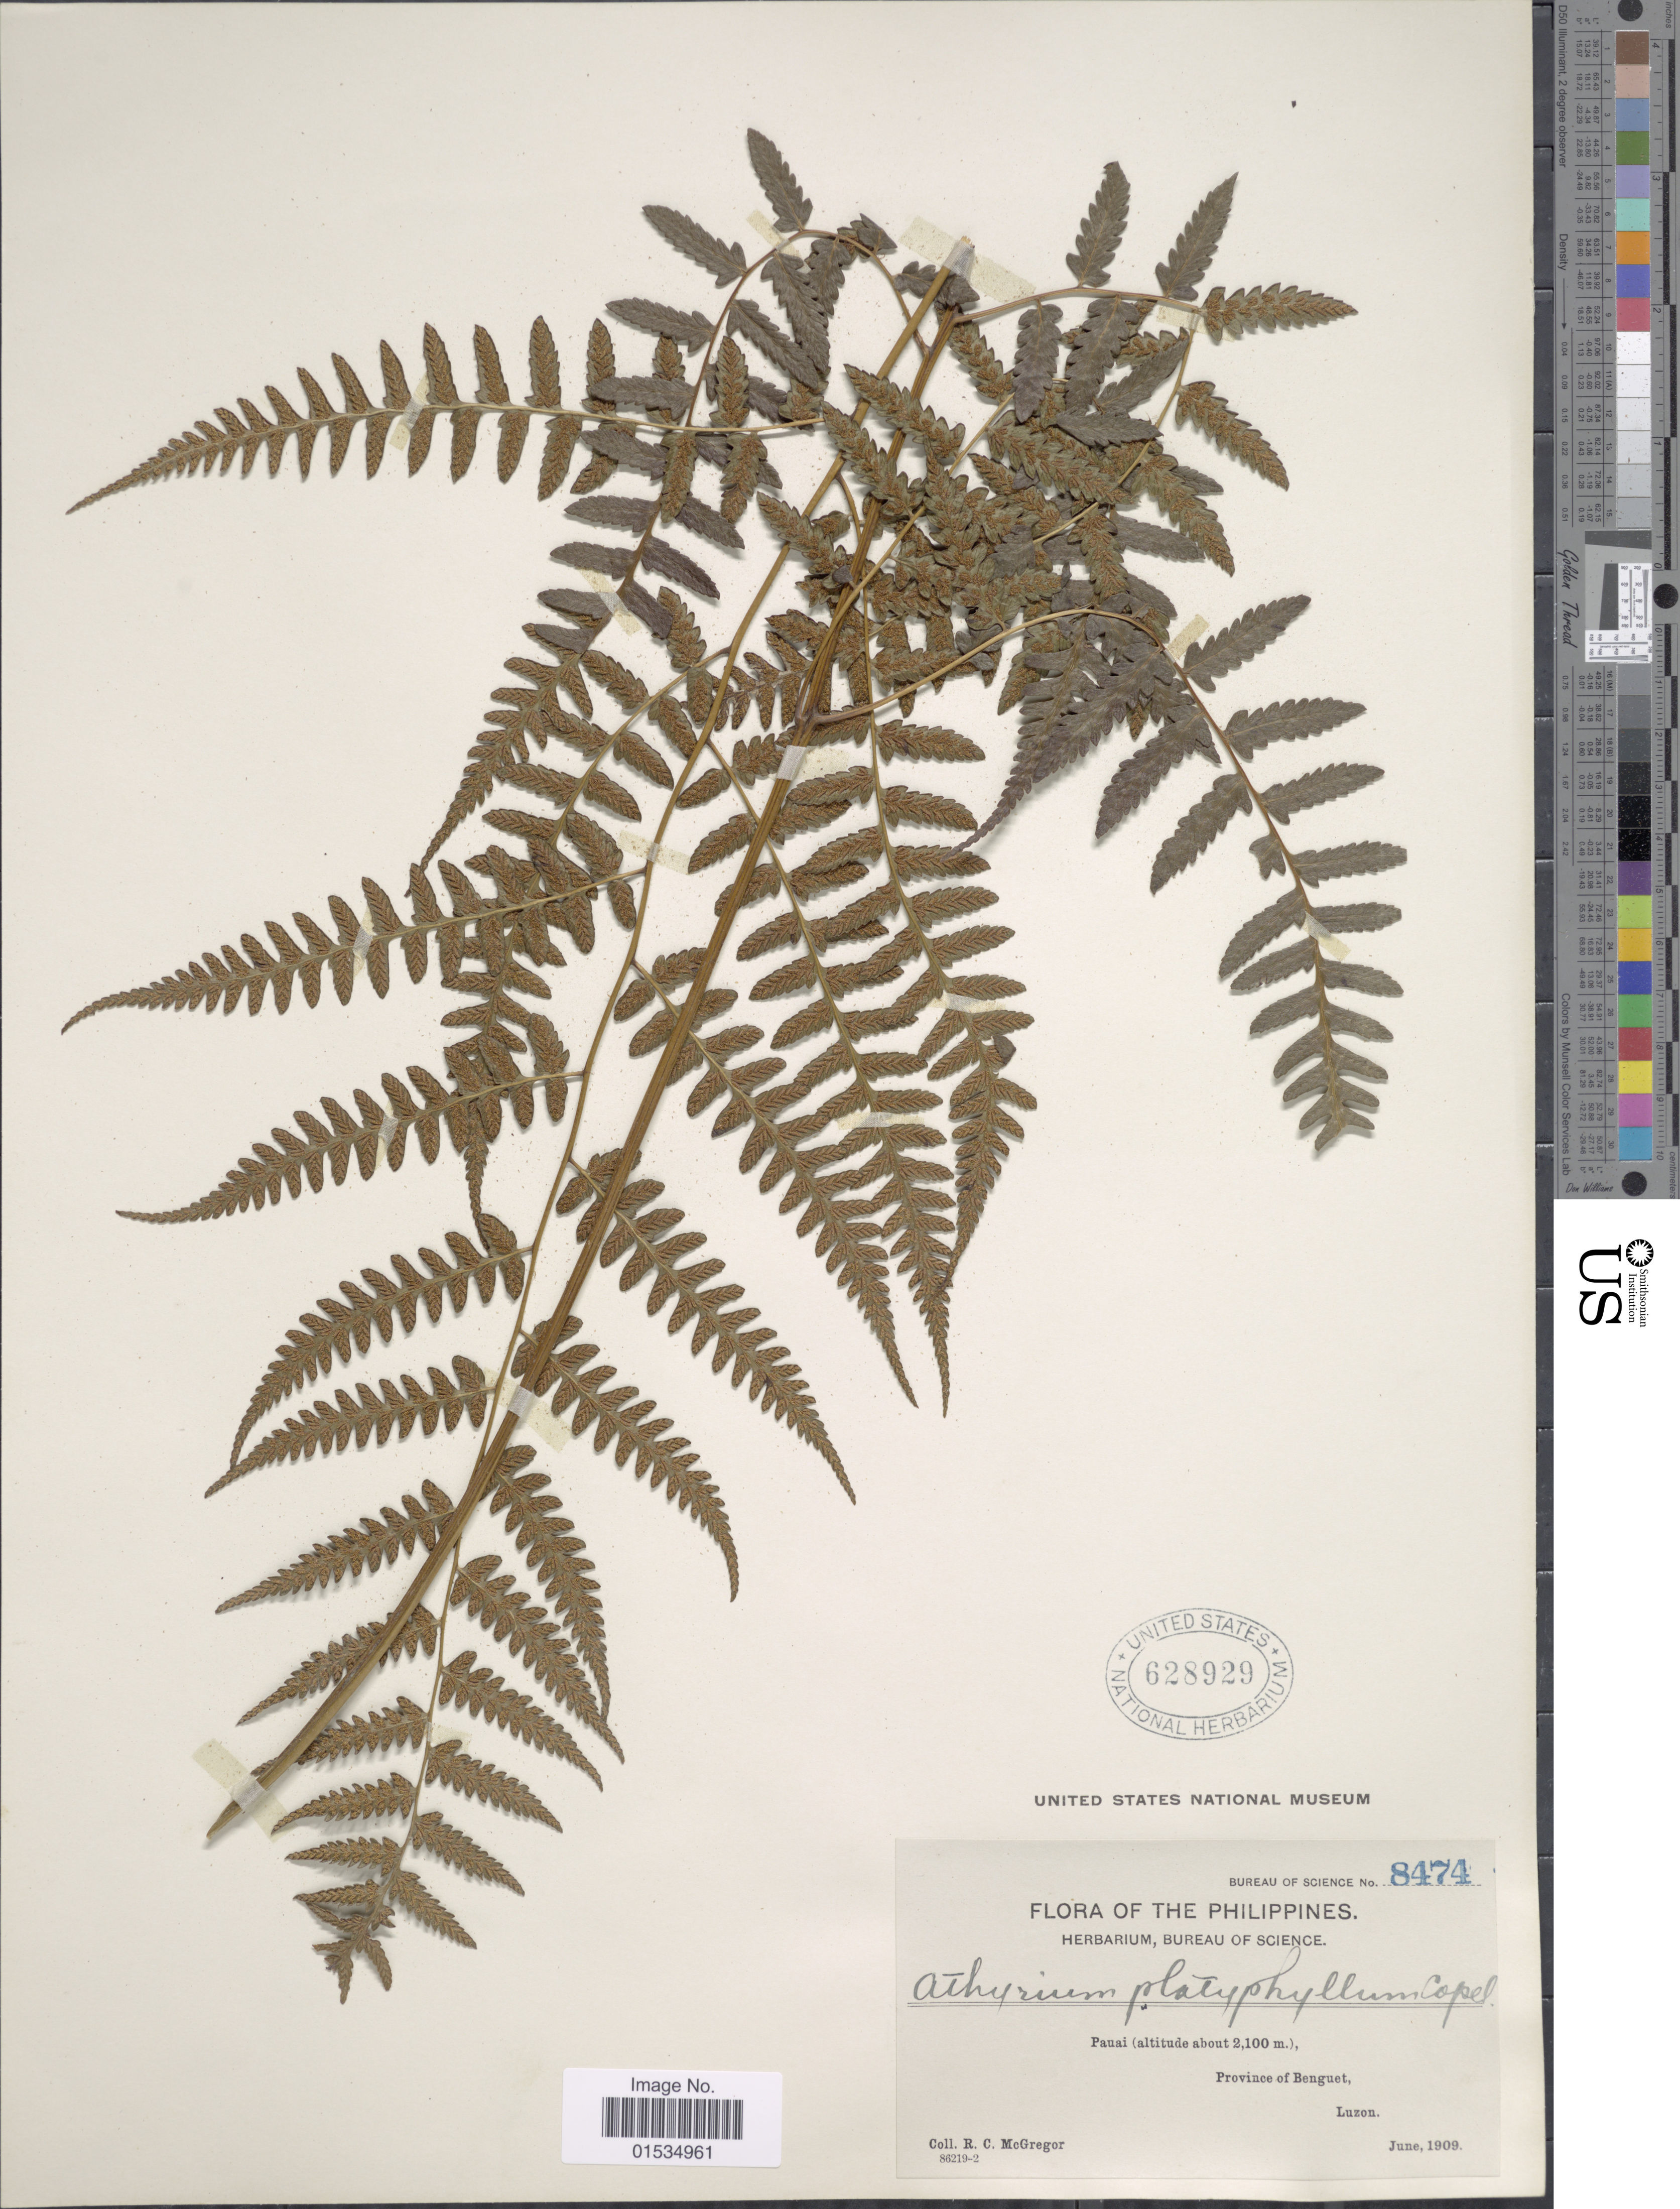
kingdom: Plantae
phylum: Tracheophyta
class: Polypodiopsida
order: Polypodiales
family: Athyriaceae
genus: Diplazium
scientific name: Diplazium griffithii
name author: (T. Moore) Diels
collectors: R. C. McGregor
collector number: Bureau of Science 8474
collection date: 1909-06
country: Philippines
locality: Pauai, Province of Benguet, Luzon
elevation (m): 2100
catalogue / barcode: US 628929